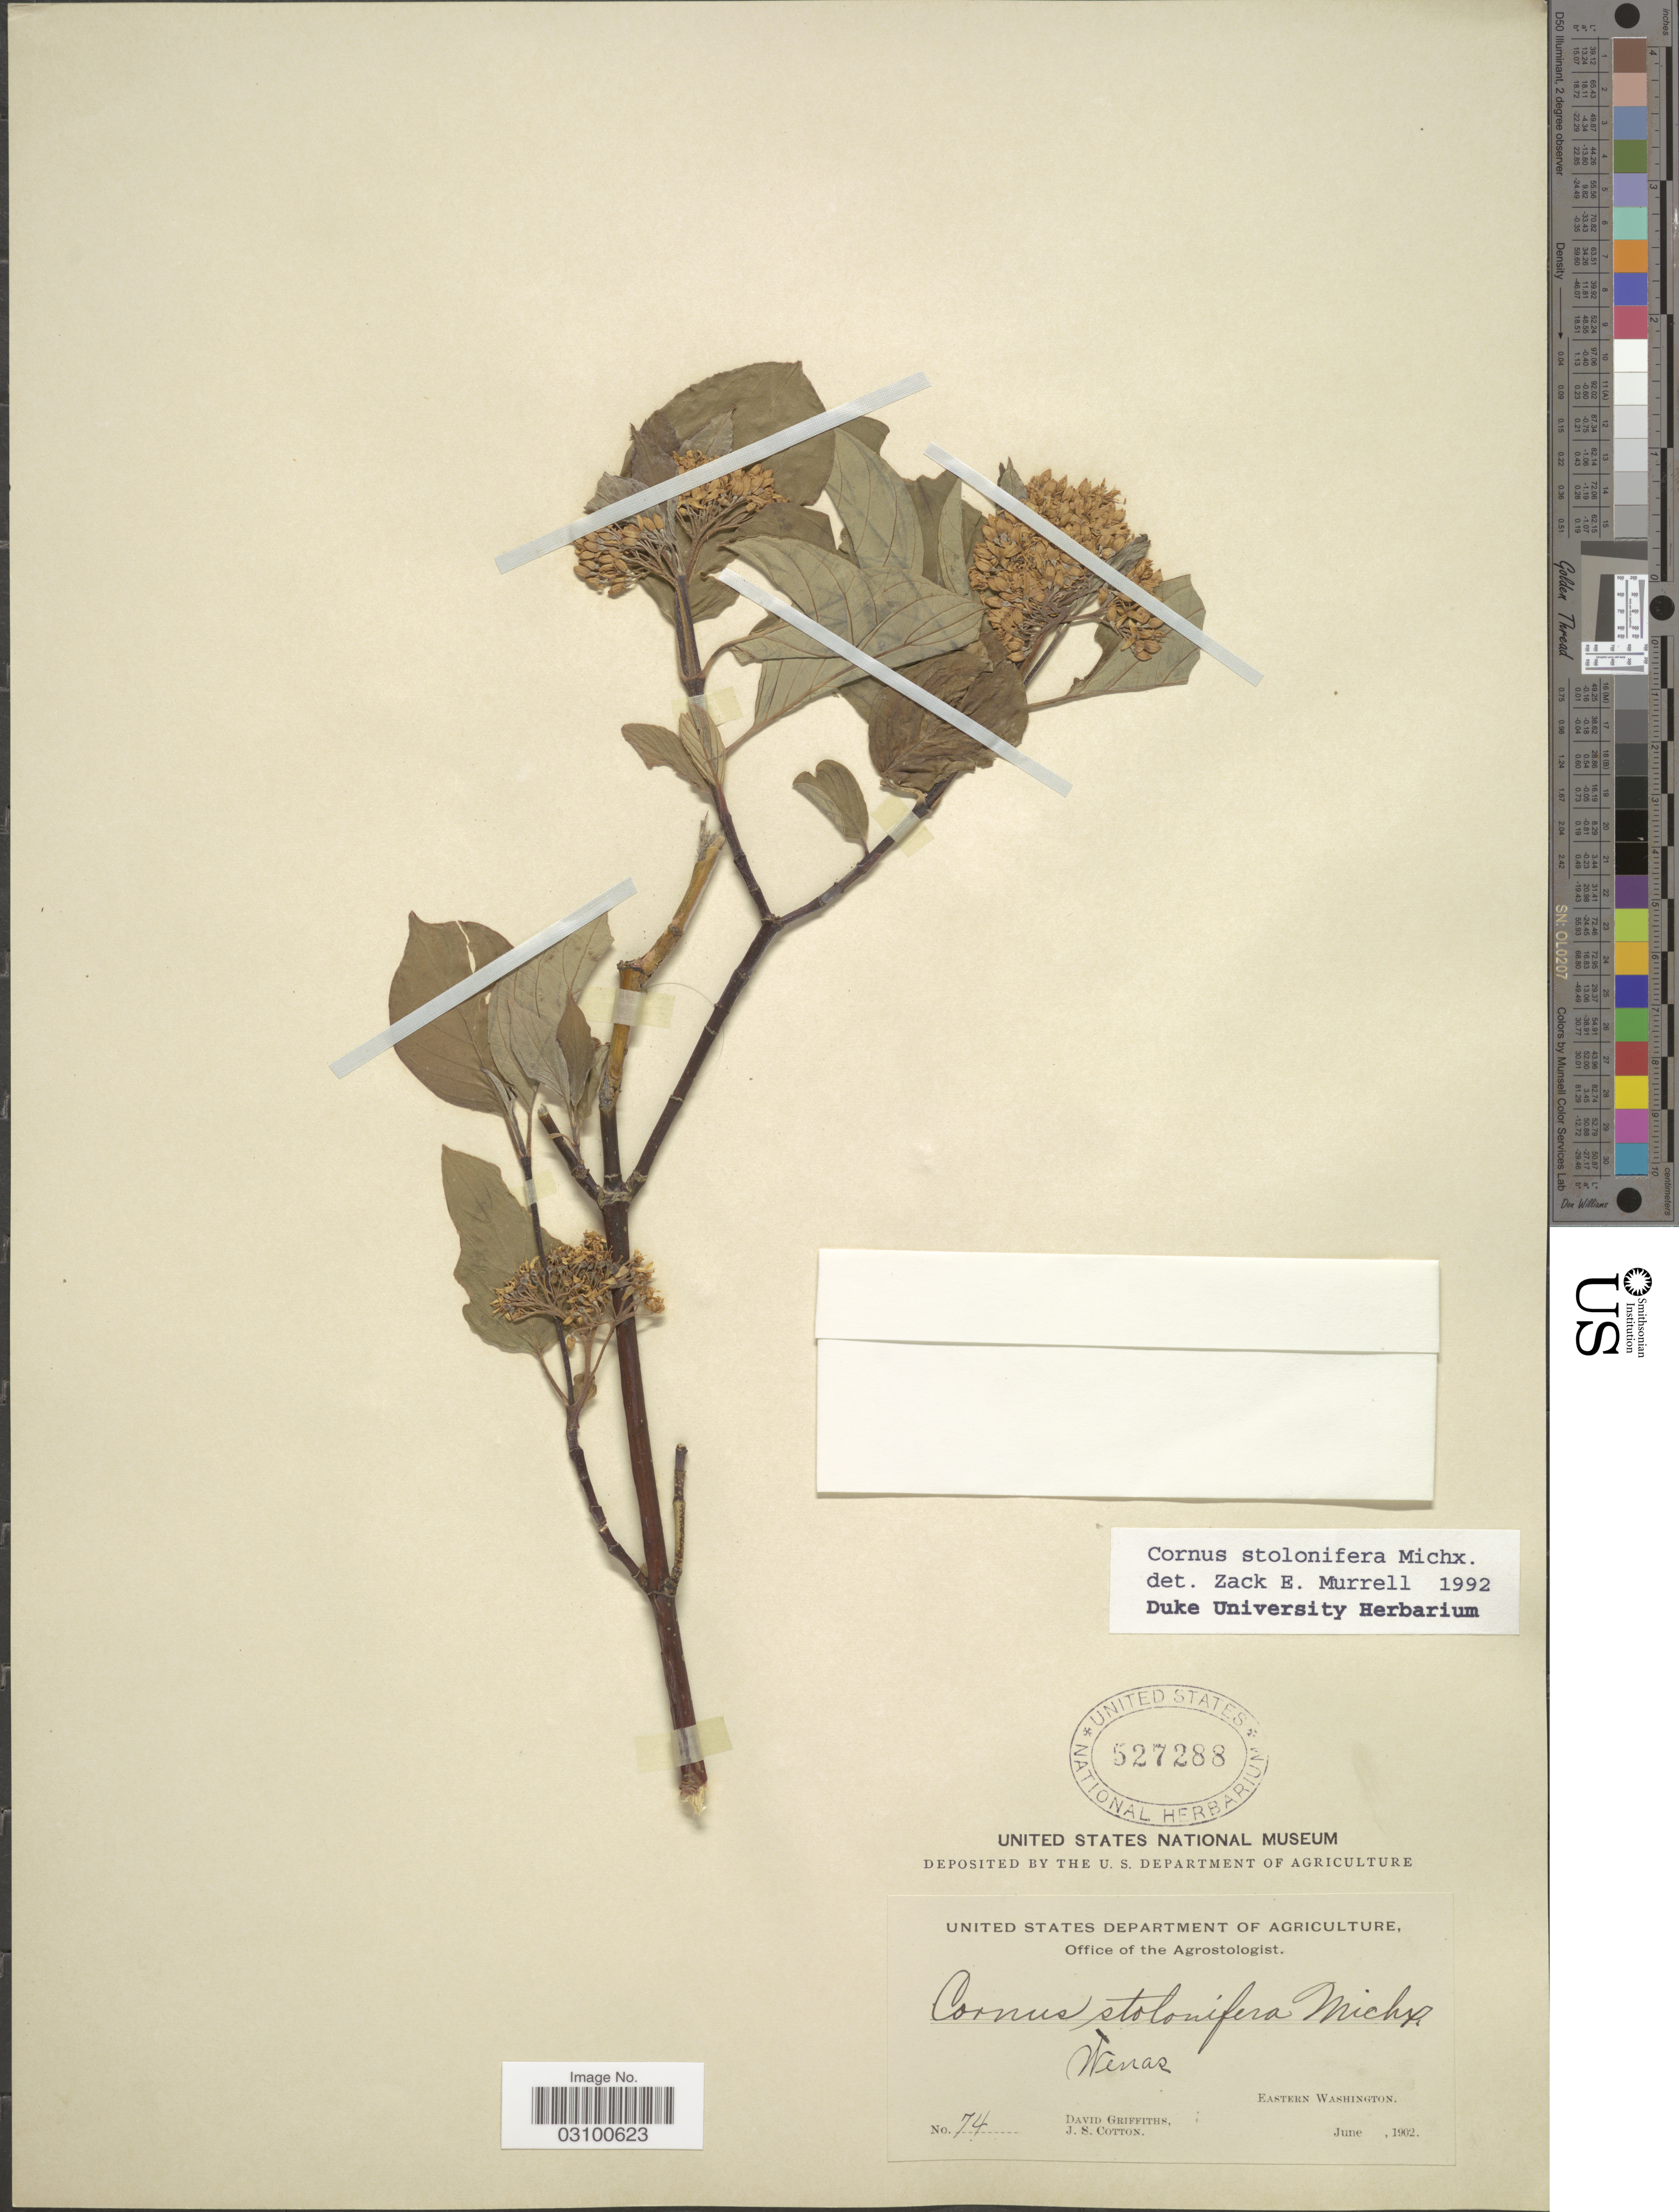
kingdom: Plantae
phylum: Tracheophyta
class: Magnoliopsida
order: Cornales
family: Cornaceae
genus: Cornus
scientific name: Cornus sericea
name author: L.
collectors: D. Griffiths & J. S. Cotton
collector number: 74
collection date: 1902-06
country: United States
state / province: Washington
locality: Wenas. Eastern Washington.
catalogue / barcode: US 527288